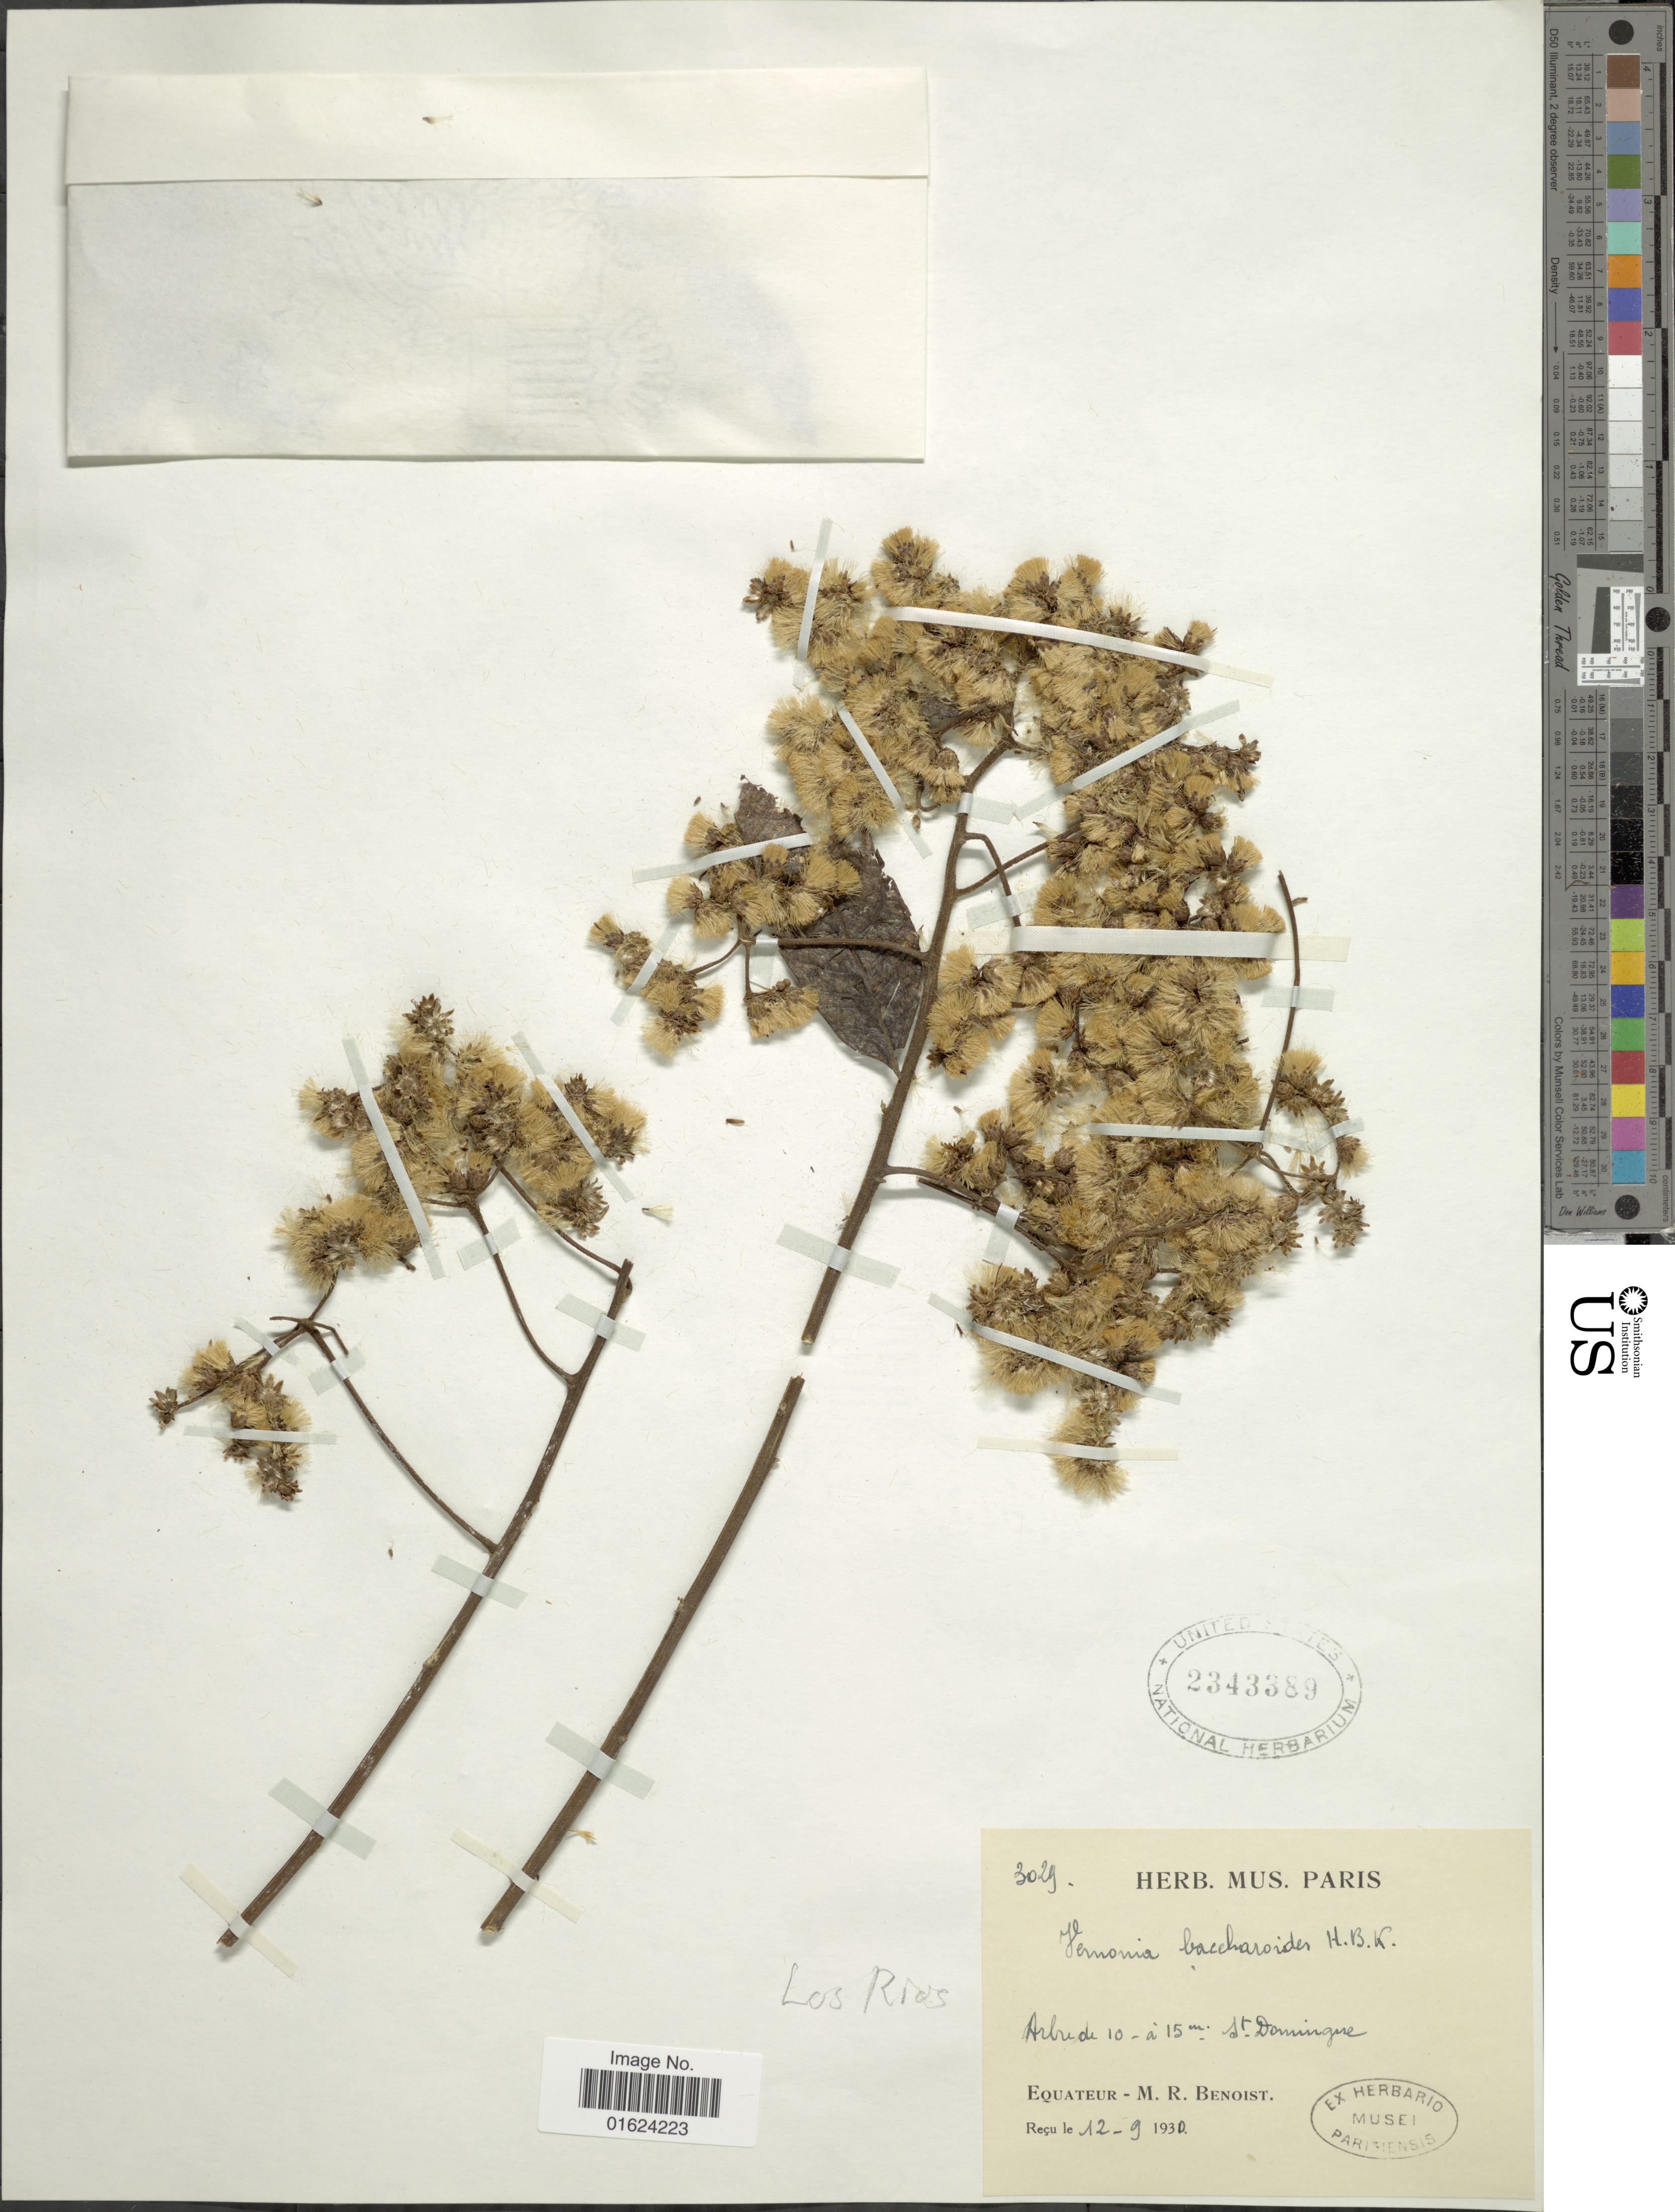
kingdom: Plantae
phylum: Tracheophyta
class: Magnoliopsida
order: Asterales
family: Asteraceae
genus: Vernonanthura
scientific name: Vernonanthura patens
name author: (Kunth) H. Rob.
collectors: R. Benoist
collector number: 3029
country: Ecuador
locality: St. Dominigue, Equateur.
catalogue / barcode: US 2343389